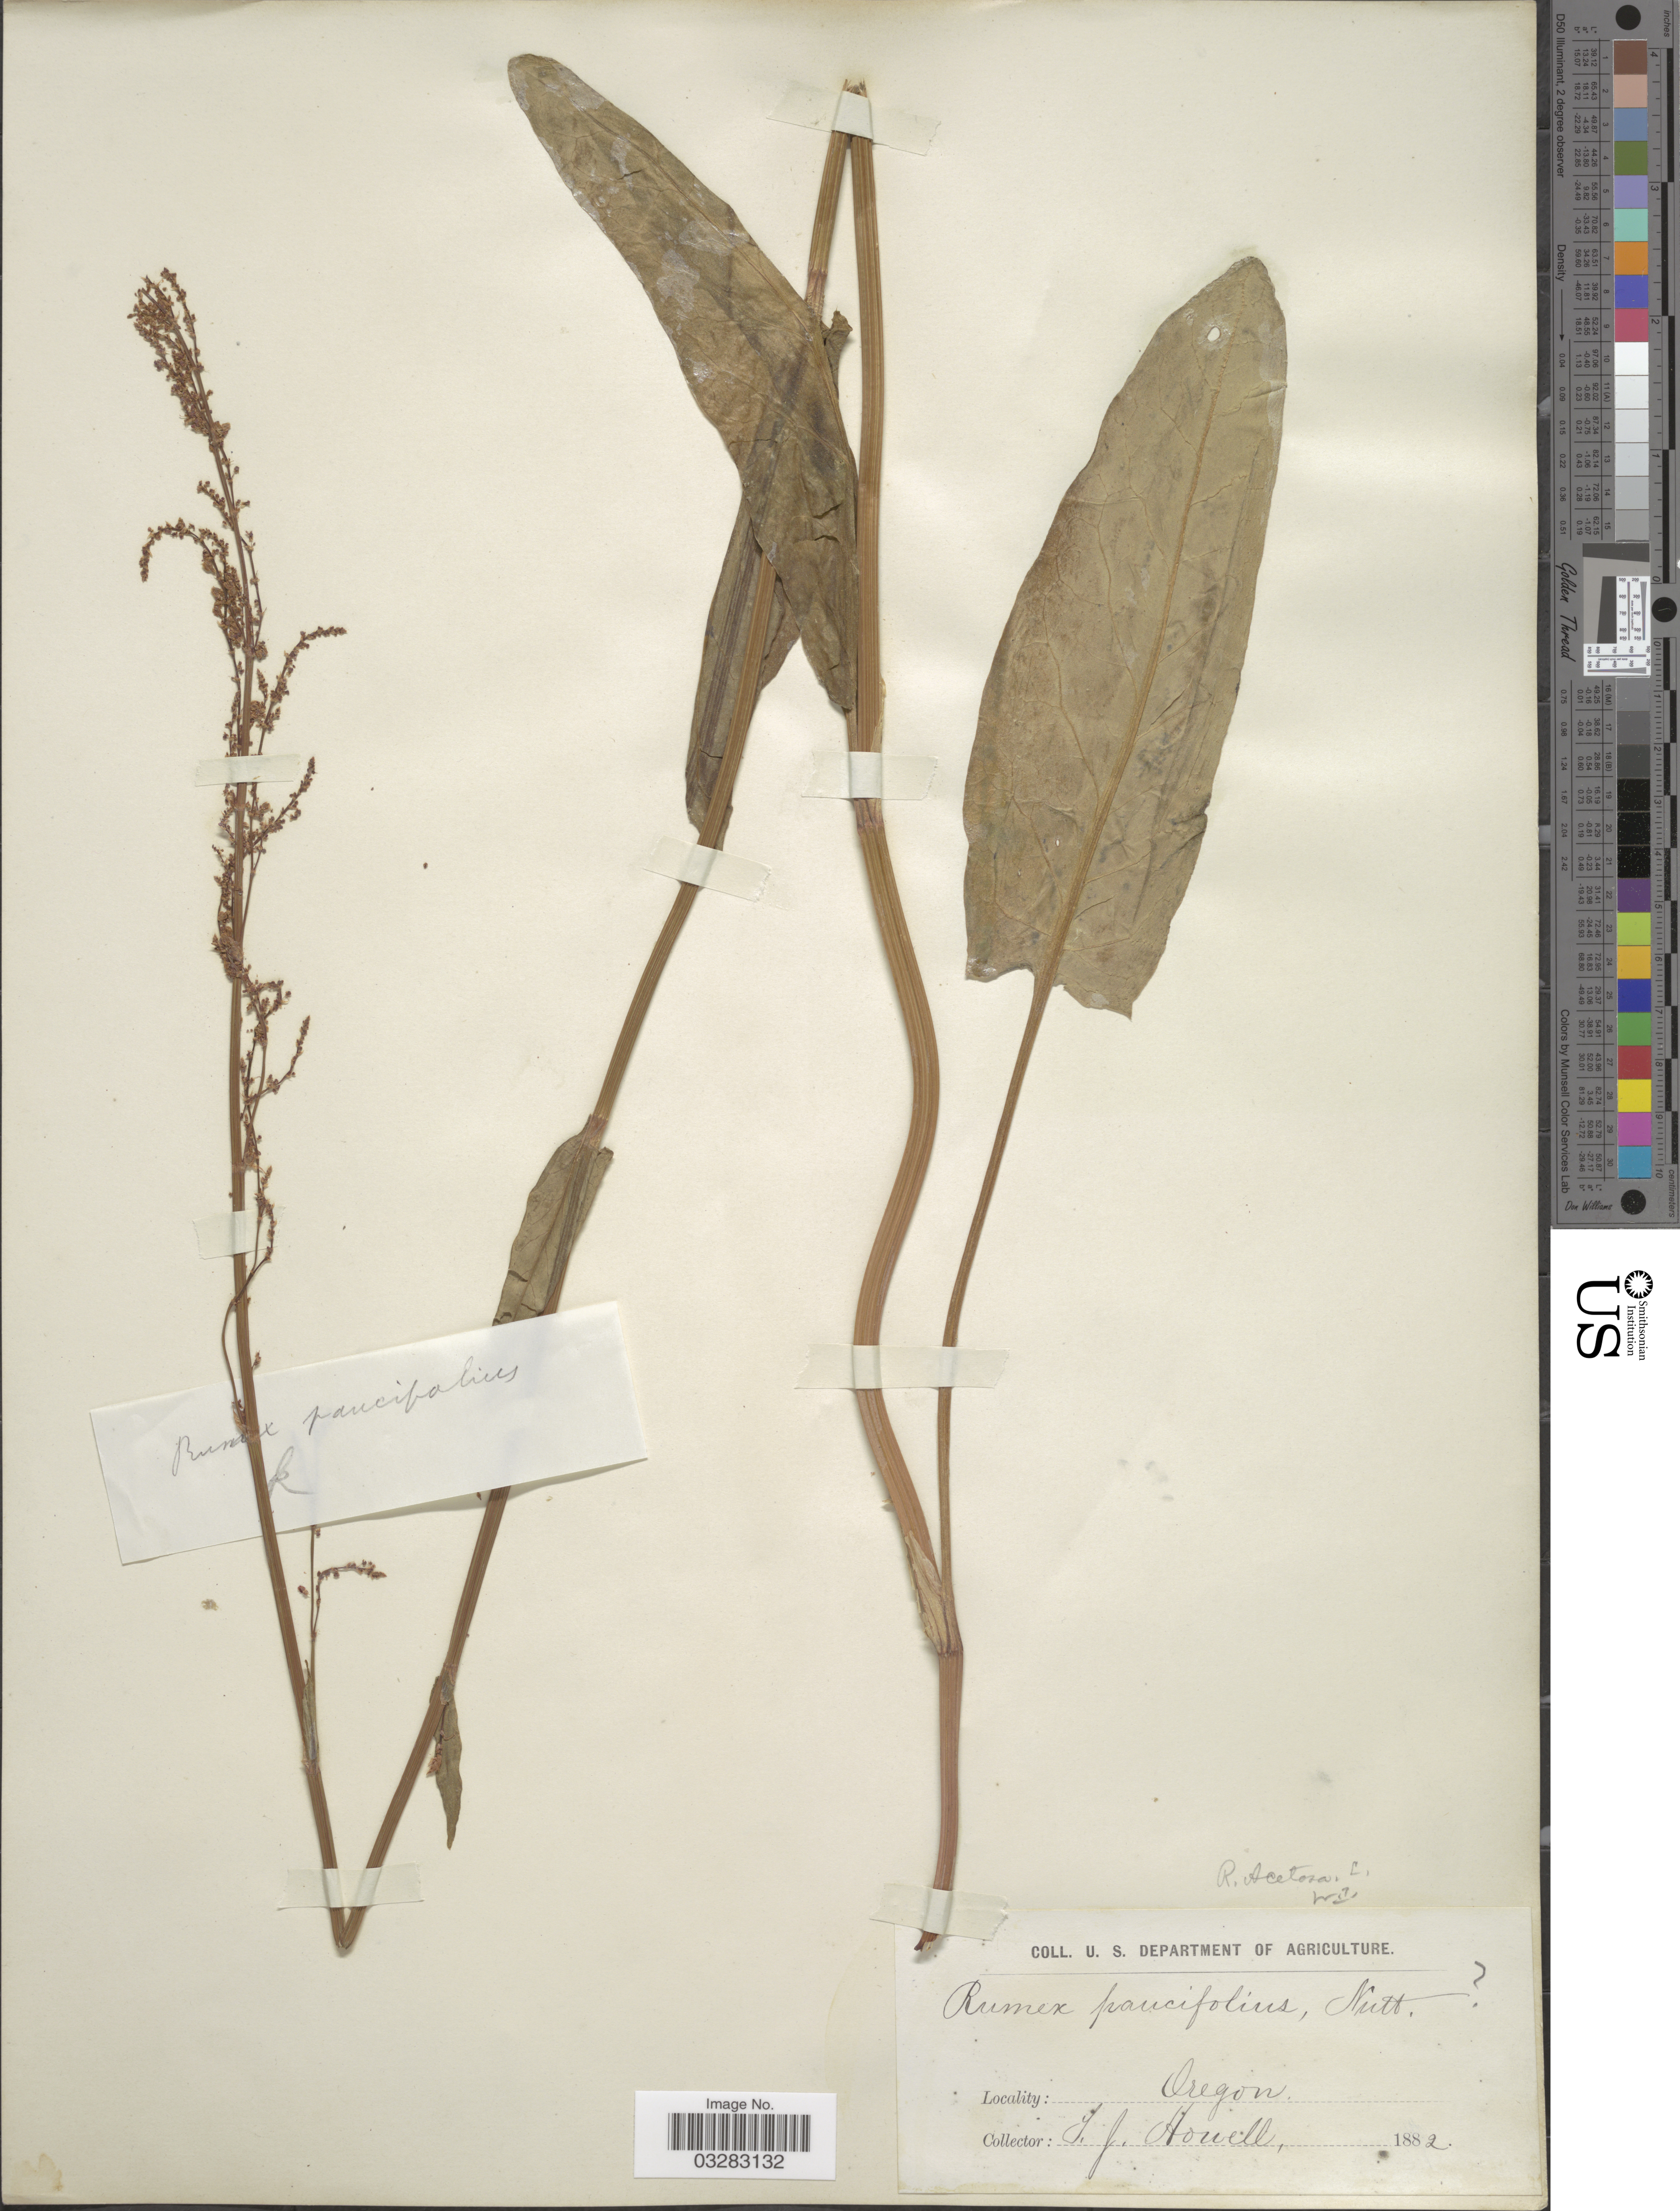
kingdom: Plantae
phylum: Tracheophyta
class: Magnoliopsida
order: Caryophyllales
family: Polygonaceae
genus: Rumex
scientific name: Rumex acetosa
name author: L.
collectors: T. J. Howell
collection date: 1882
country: United States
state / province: Oregon